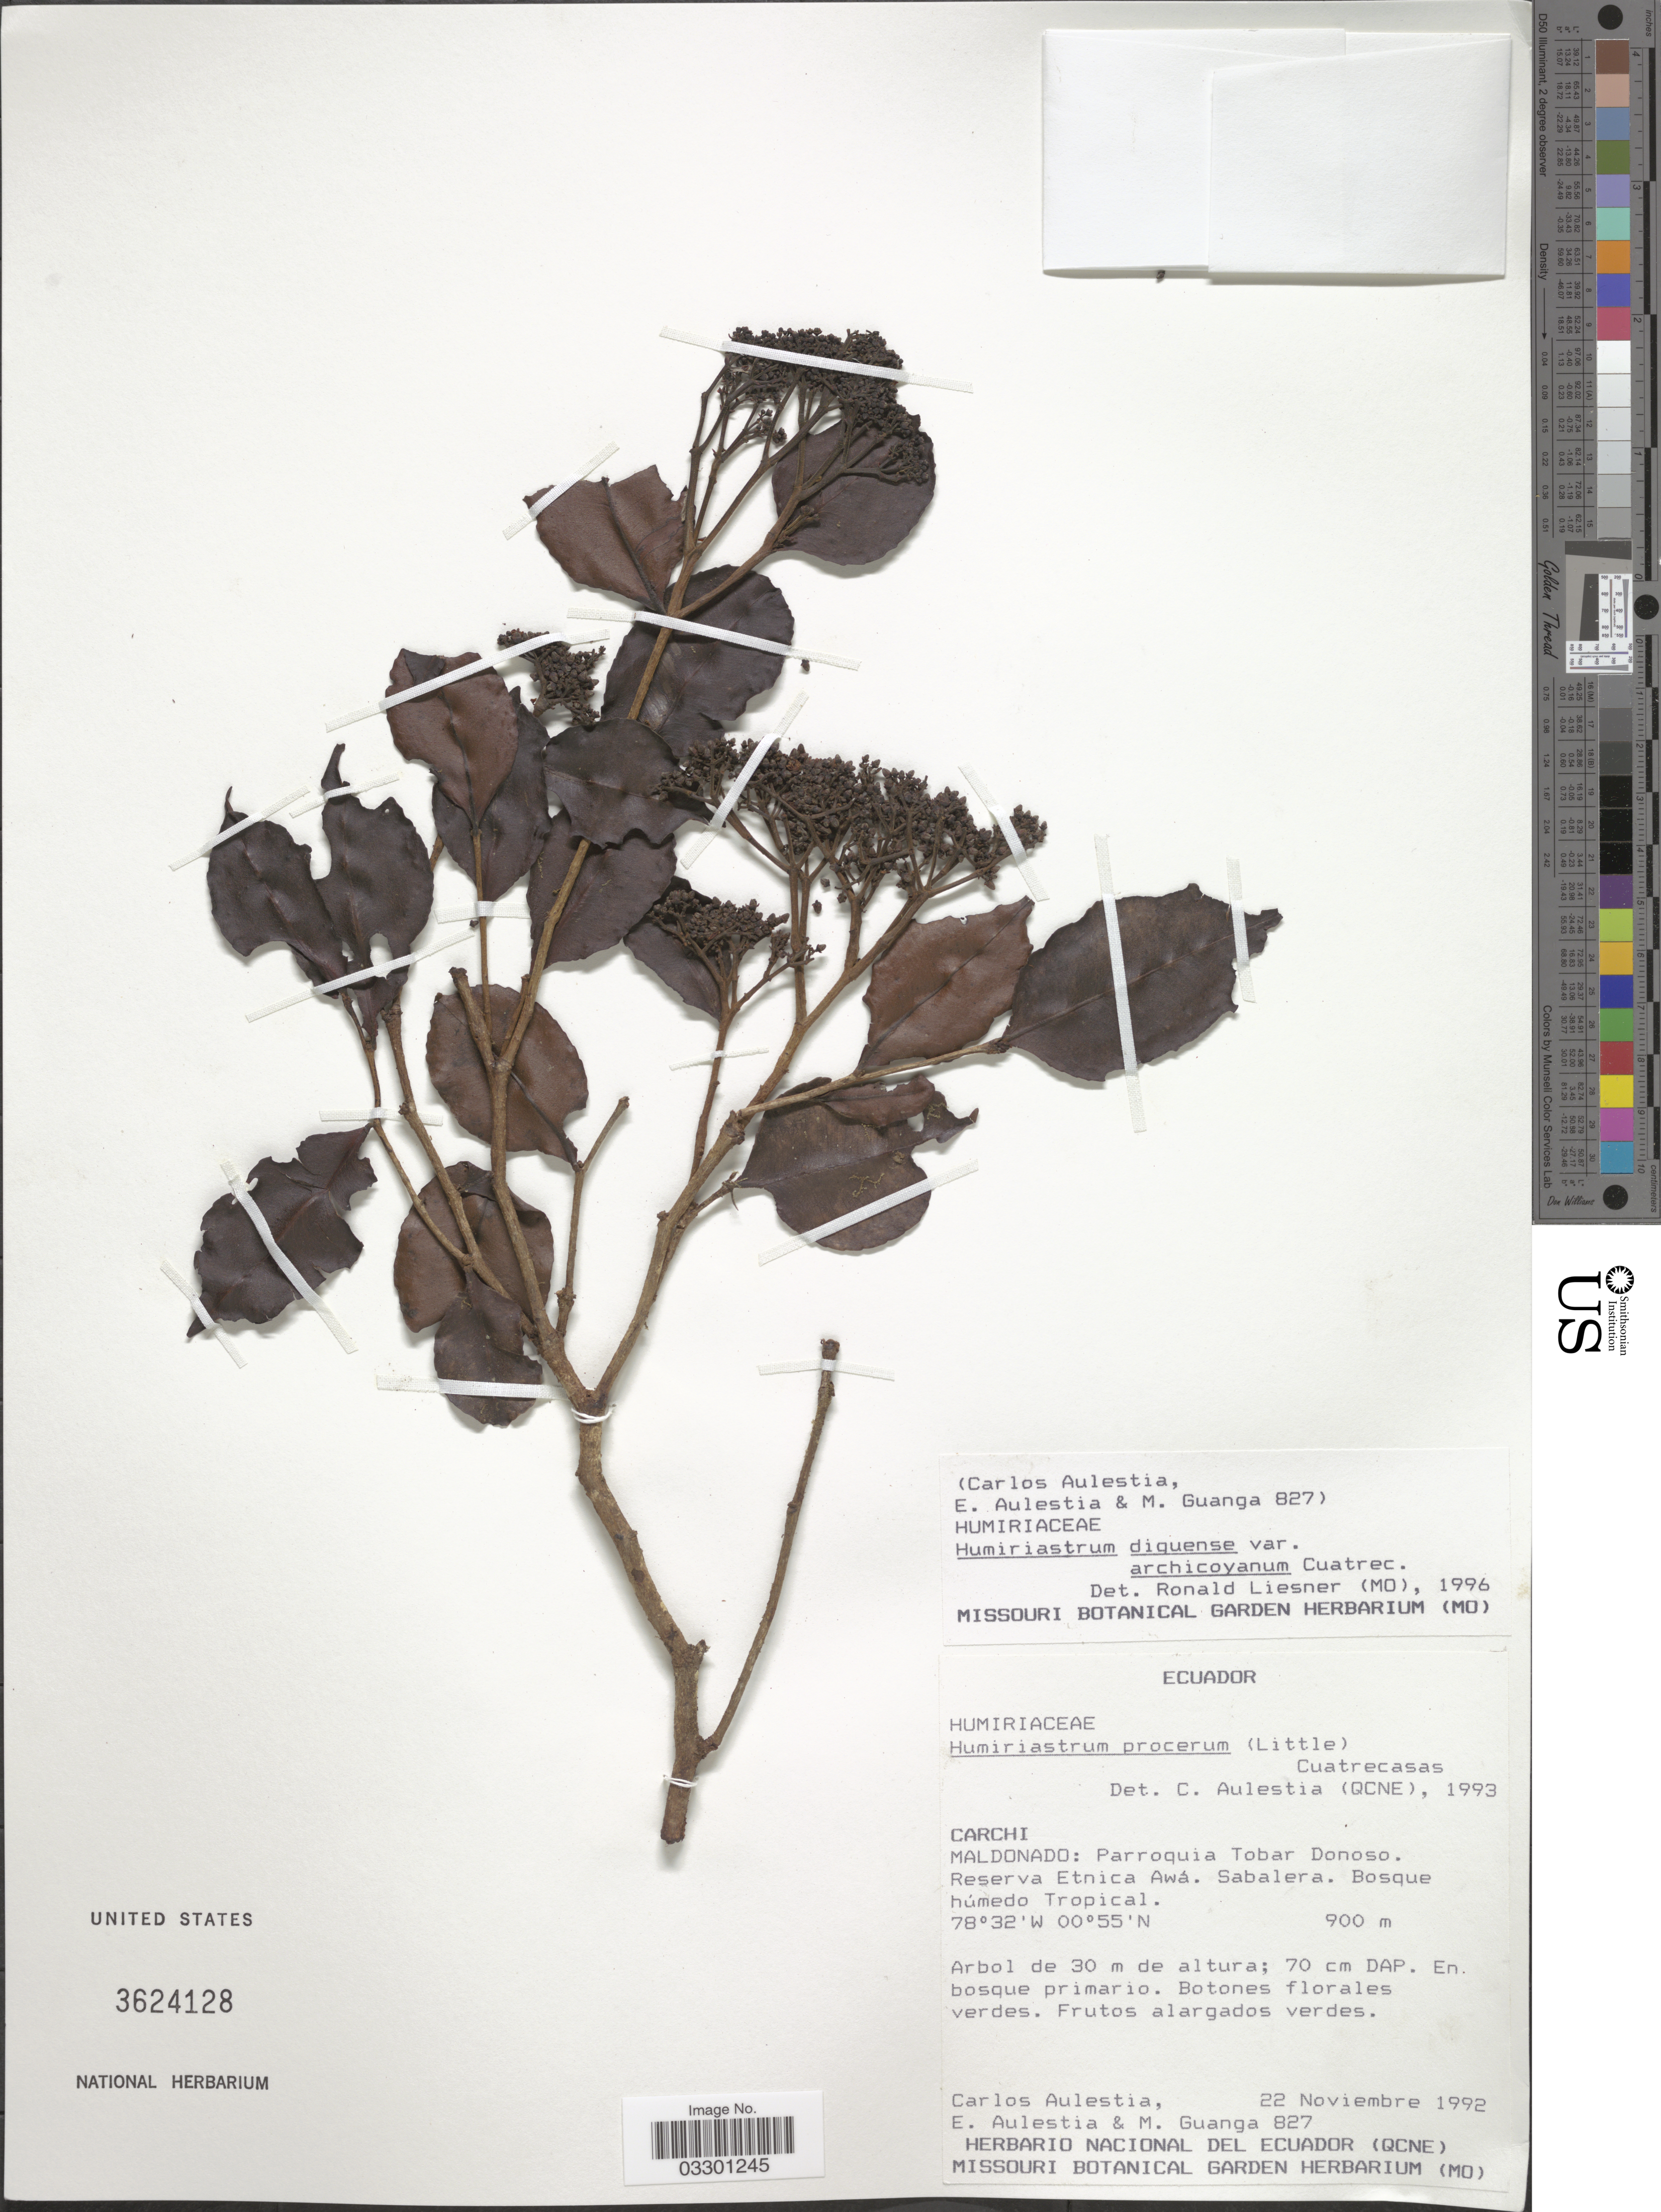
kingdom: Plantae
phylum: Tracheophyta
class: Magnoliopsida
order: Malpighiales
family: Humiriaceae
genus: Humiriastrum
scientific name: Humiriastrum diguense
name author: (Cuatrec.) Cuatrec.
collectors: C. Aulestia, E. Aulestia & M. Guanga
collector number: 827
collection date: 1992-11-22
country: Ecuador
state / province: Carchi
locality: Maldonado: Parroquia Tobar Donoso. Reserva Etnica Awá. Sabalera.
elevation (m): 900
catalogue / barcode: US 3624128